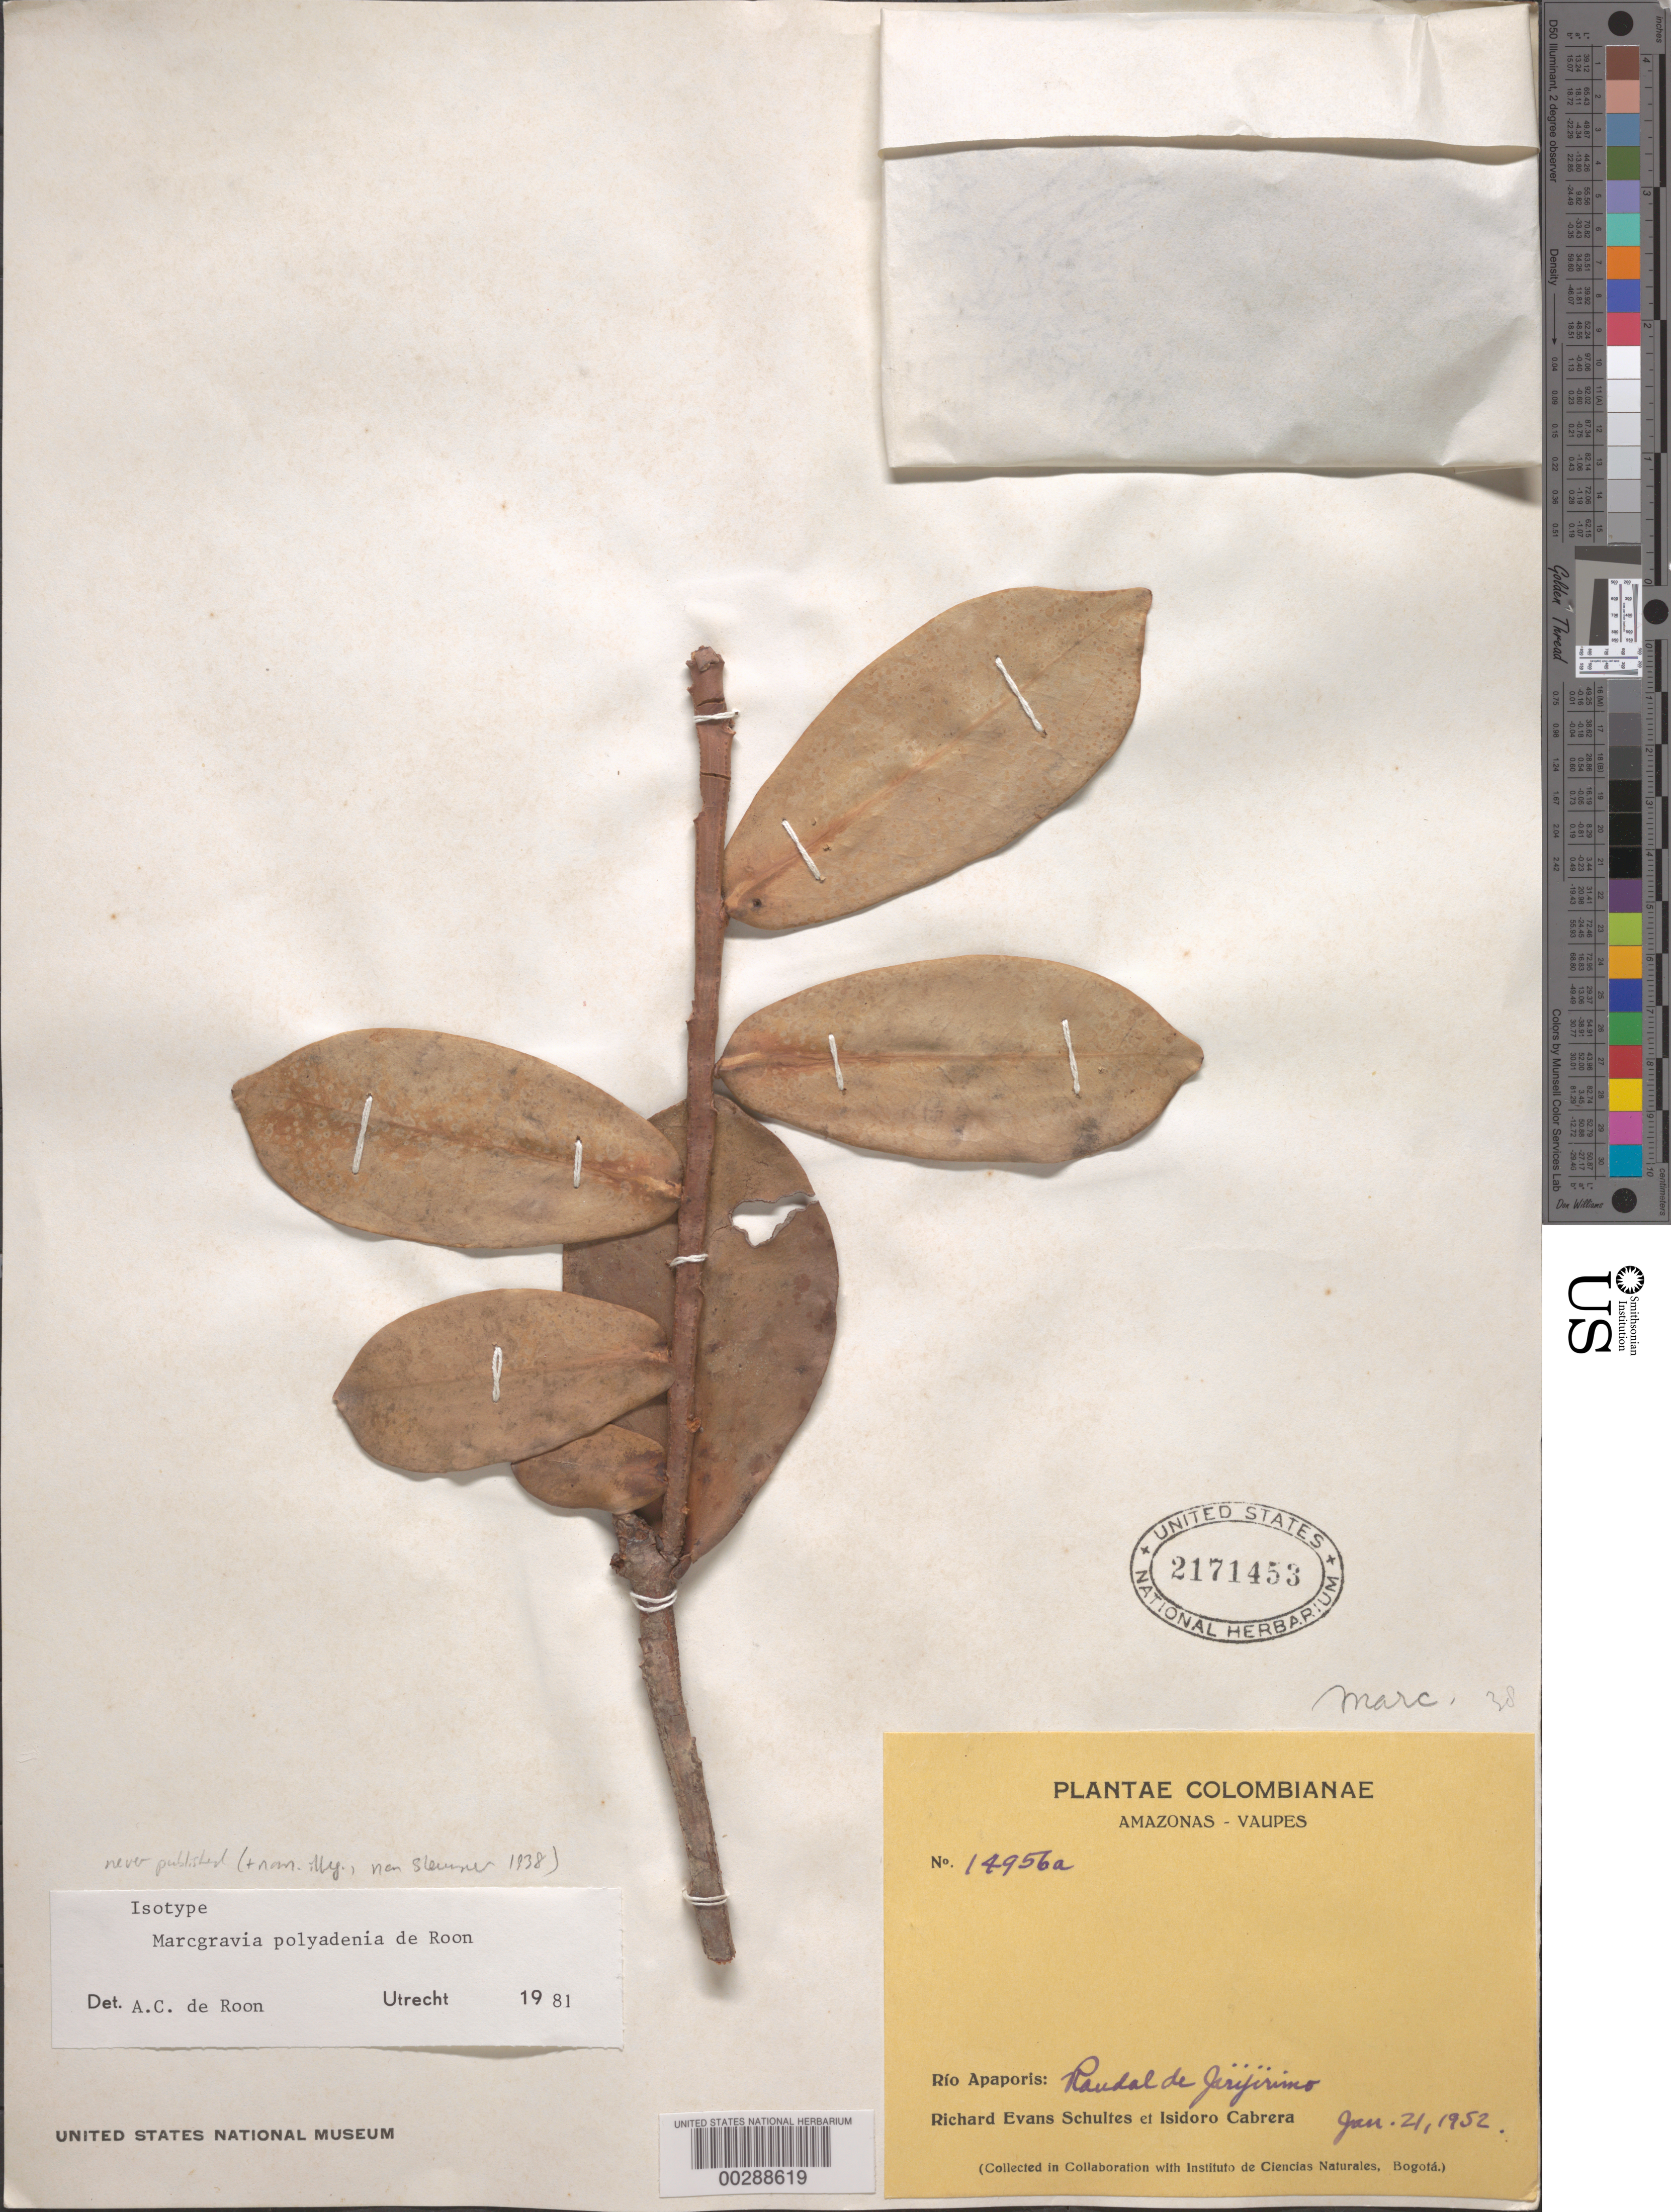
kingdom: Plantae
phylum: Tracheophyta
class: Magnoliopsida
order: Ericales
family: Marcgraviaceae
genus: Marcgravia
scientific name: Marcgravia sp.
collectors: R. E. Schultes & I. Cabrera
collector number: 14956 a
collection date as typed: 21 Jan 1952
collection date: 1952-01-21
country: Colombia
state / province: Vaupés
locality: Rio Apaporis, Raudal de Jarifirimo.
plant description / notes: Specimen annotated by A.C. de Roon (1981) as isotype of "Marcgravia polyadenia de Roon"; name never published (and would be an illegitimate later homonym of Marcgravia polyadenia Sleumer 1938!); specimen re-filed in main herbarium.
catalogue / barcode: US 2171453